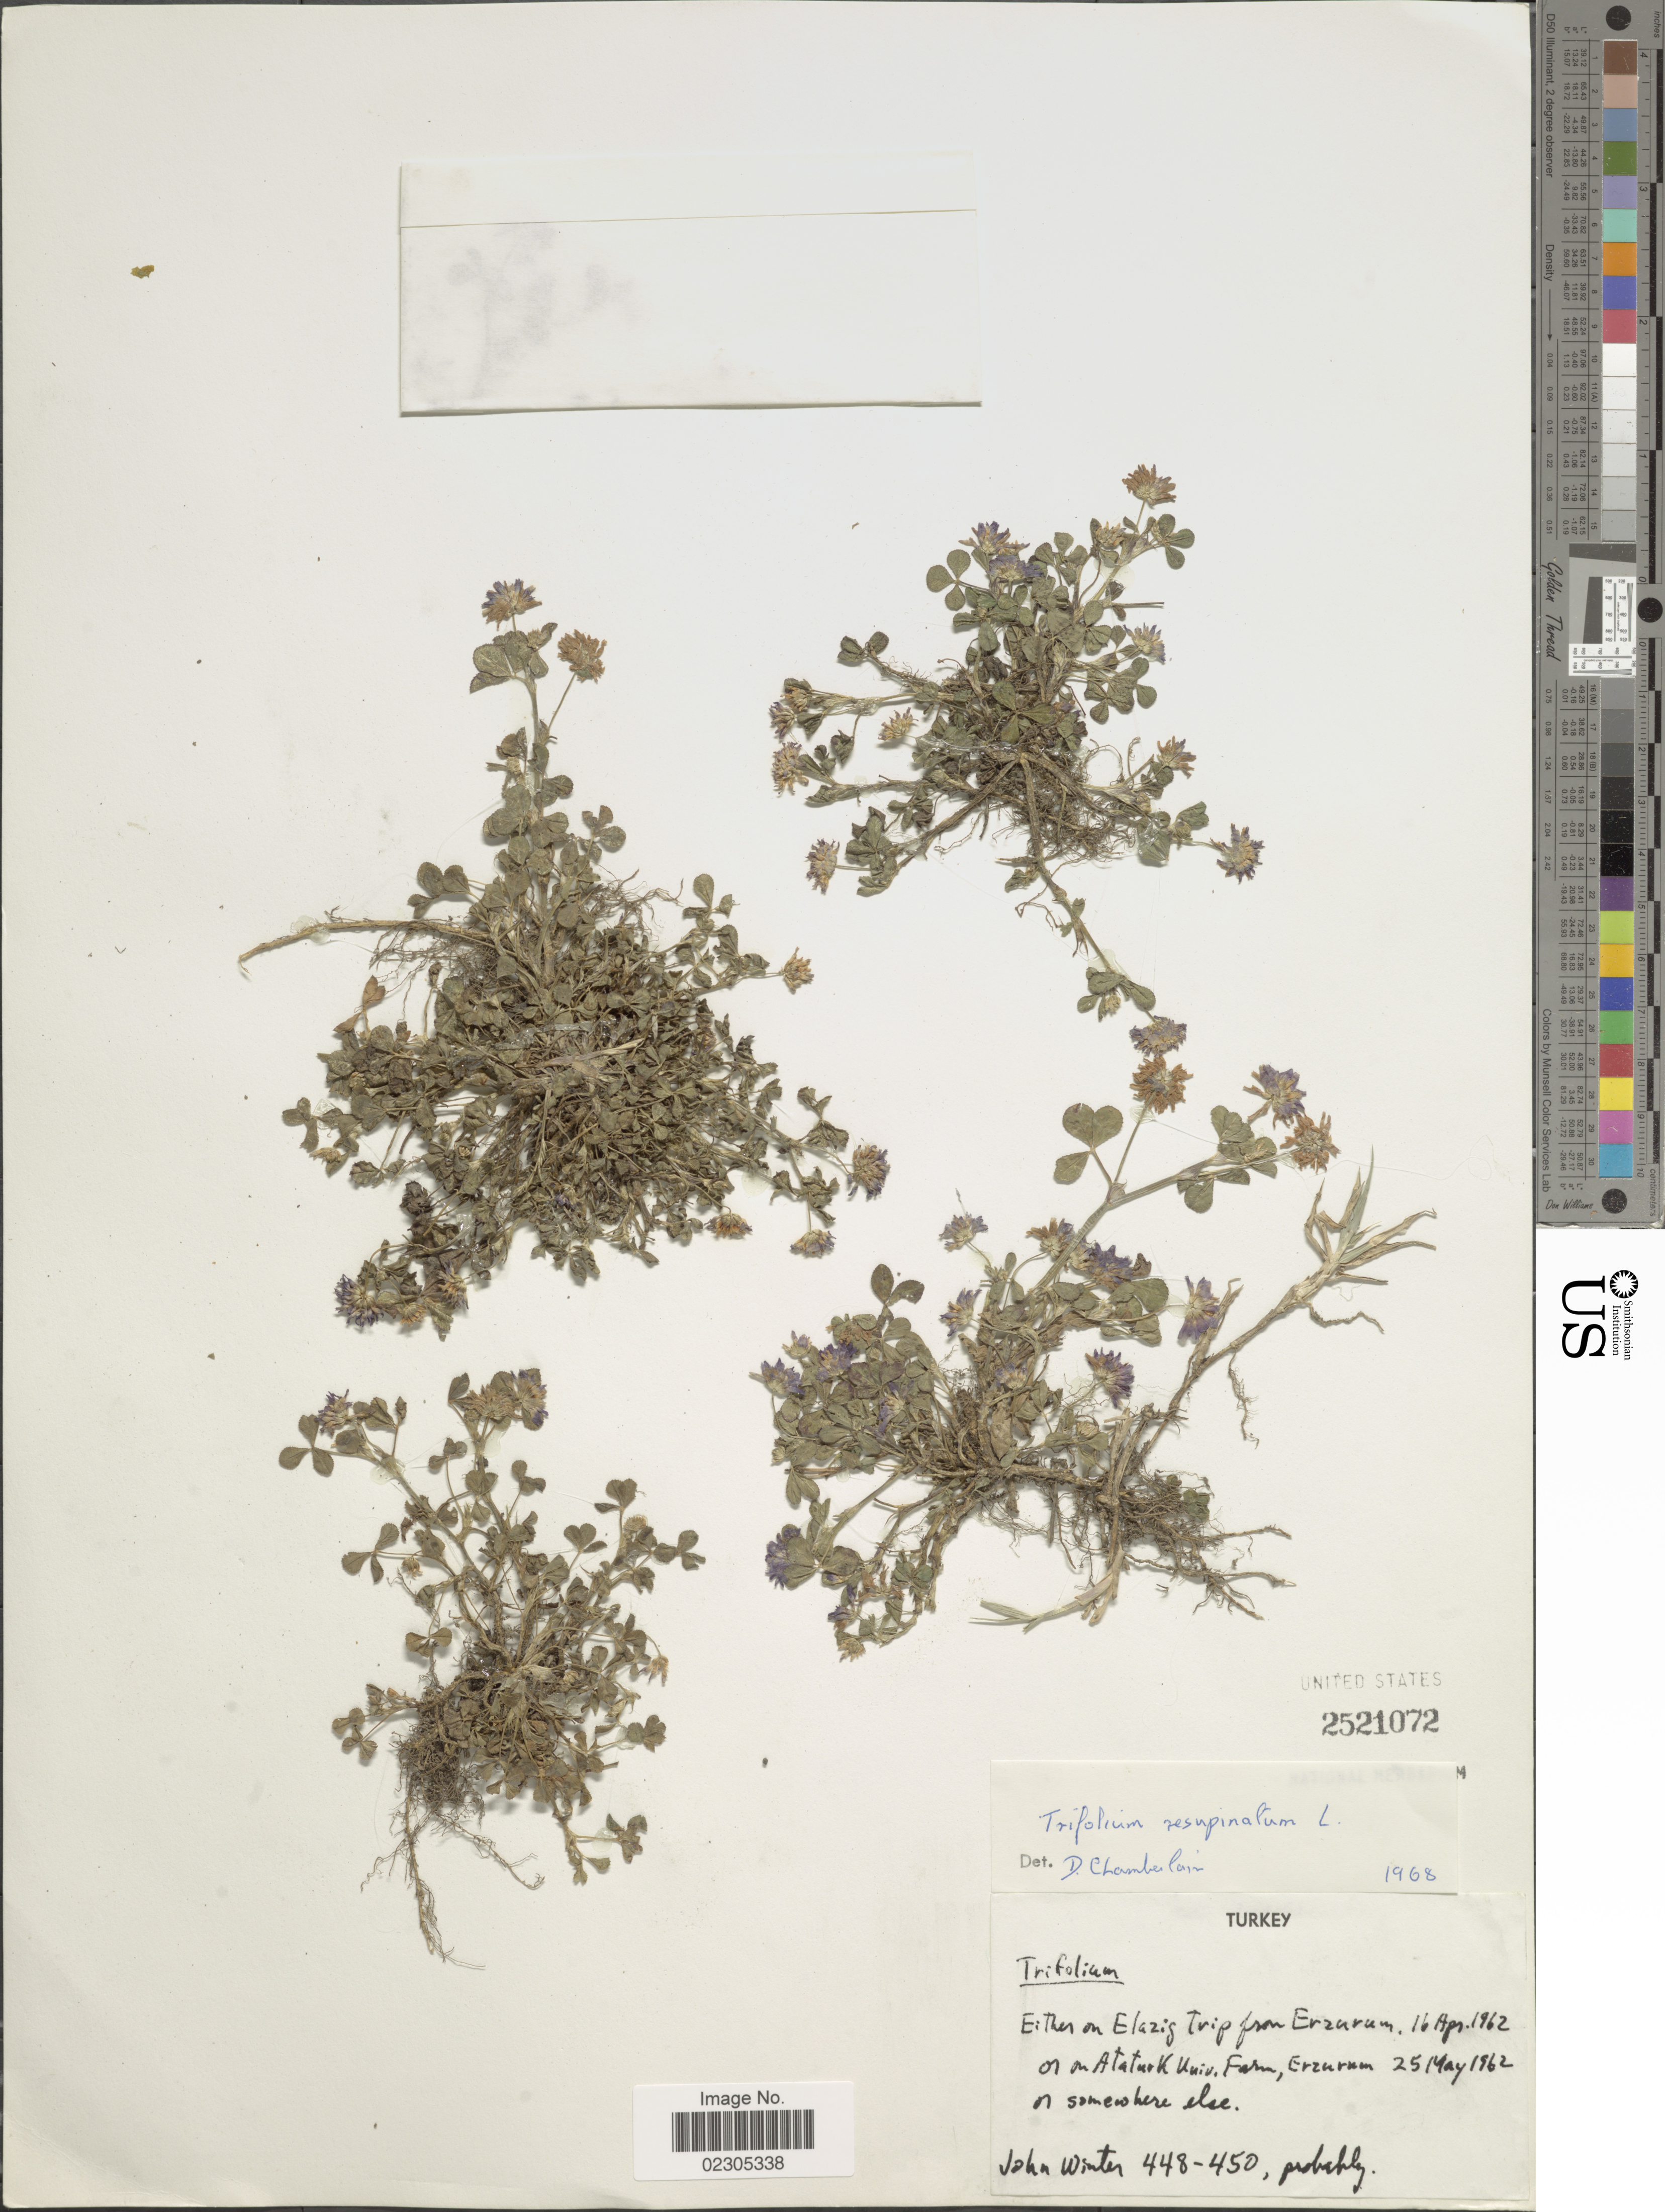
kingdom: Plantae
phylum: Tracheophyta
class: Magnoliopsida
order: Fabales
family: Fabaceae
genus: Trifolium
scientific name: Trifolium resupinatum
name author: L.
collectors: J. M. Winter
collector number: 448-450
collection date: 1962-04-16/1962-05-25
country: Turkey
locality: Either on Elazig trip from Ezaram, [interpreted]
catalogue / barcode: US 2521072